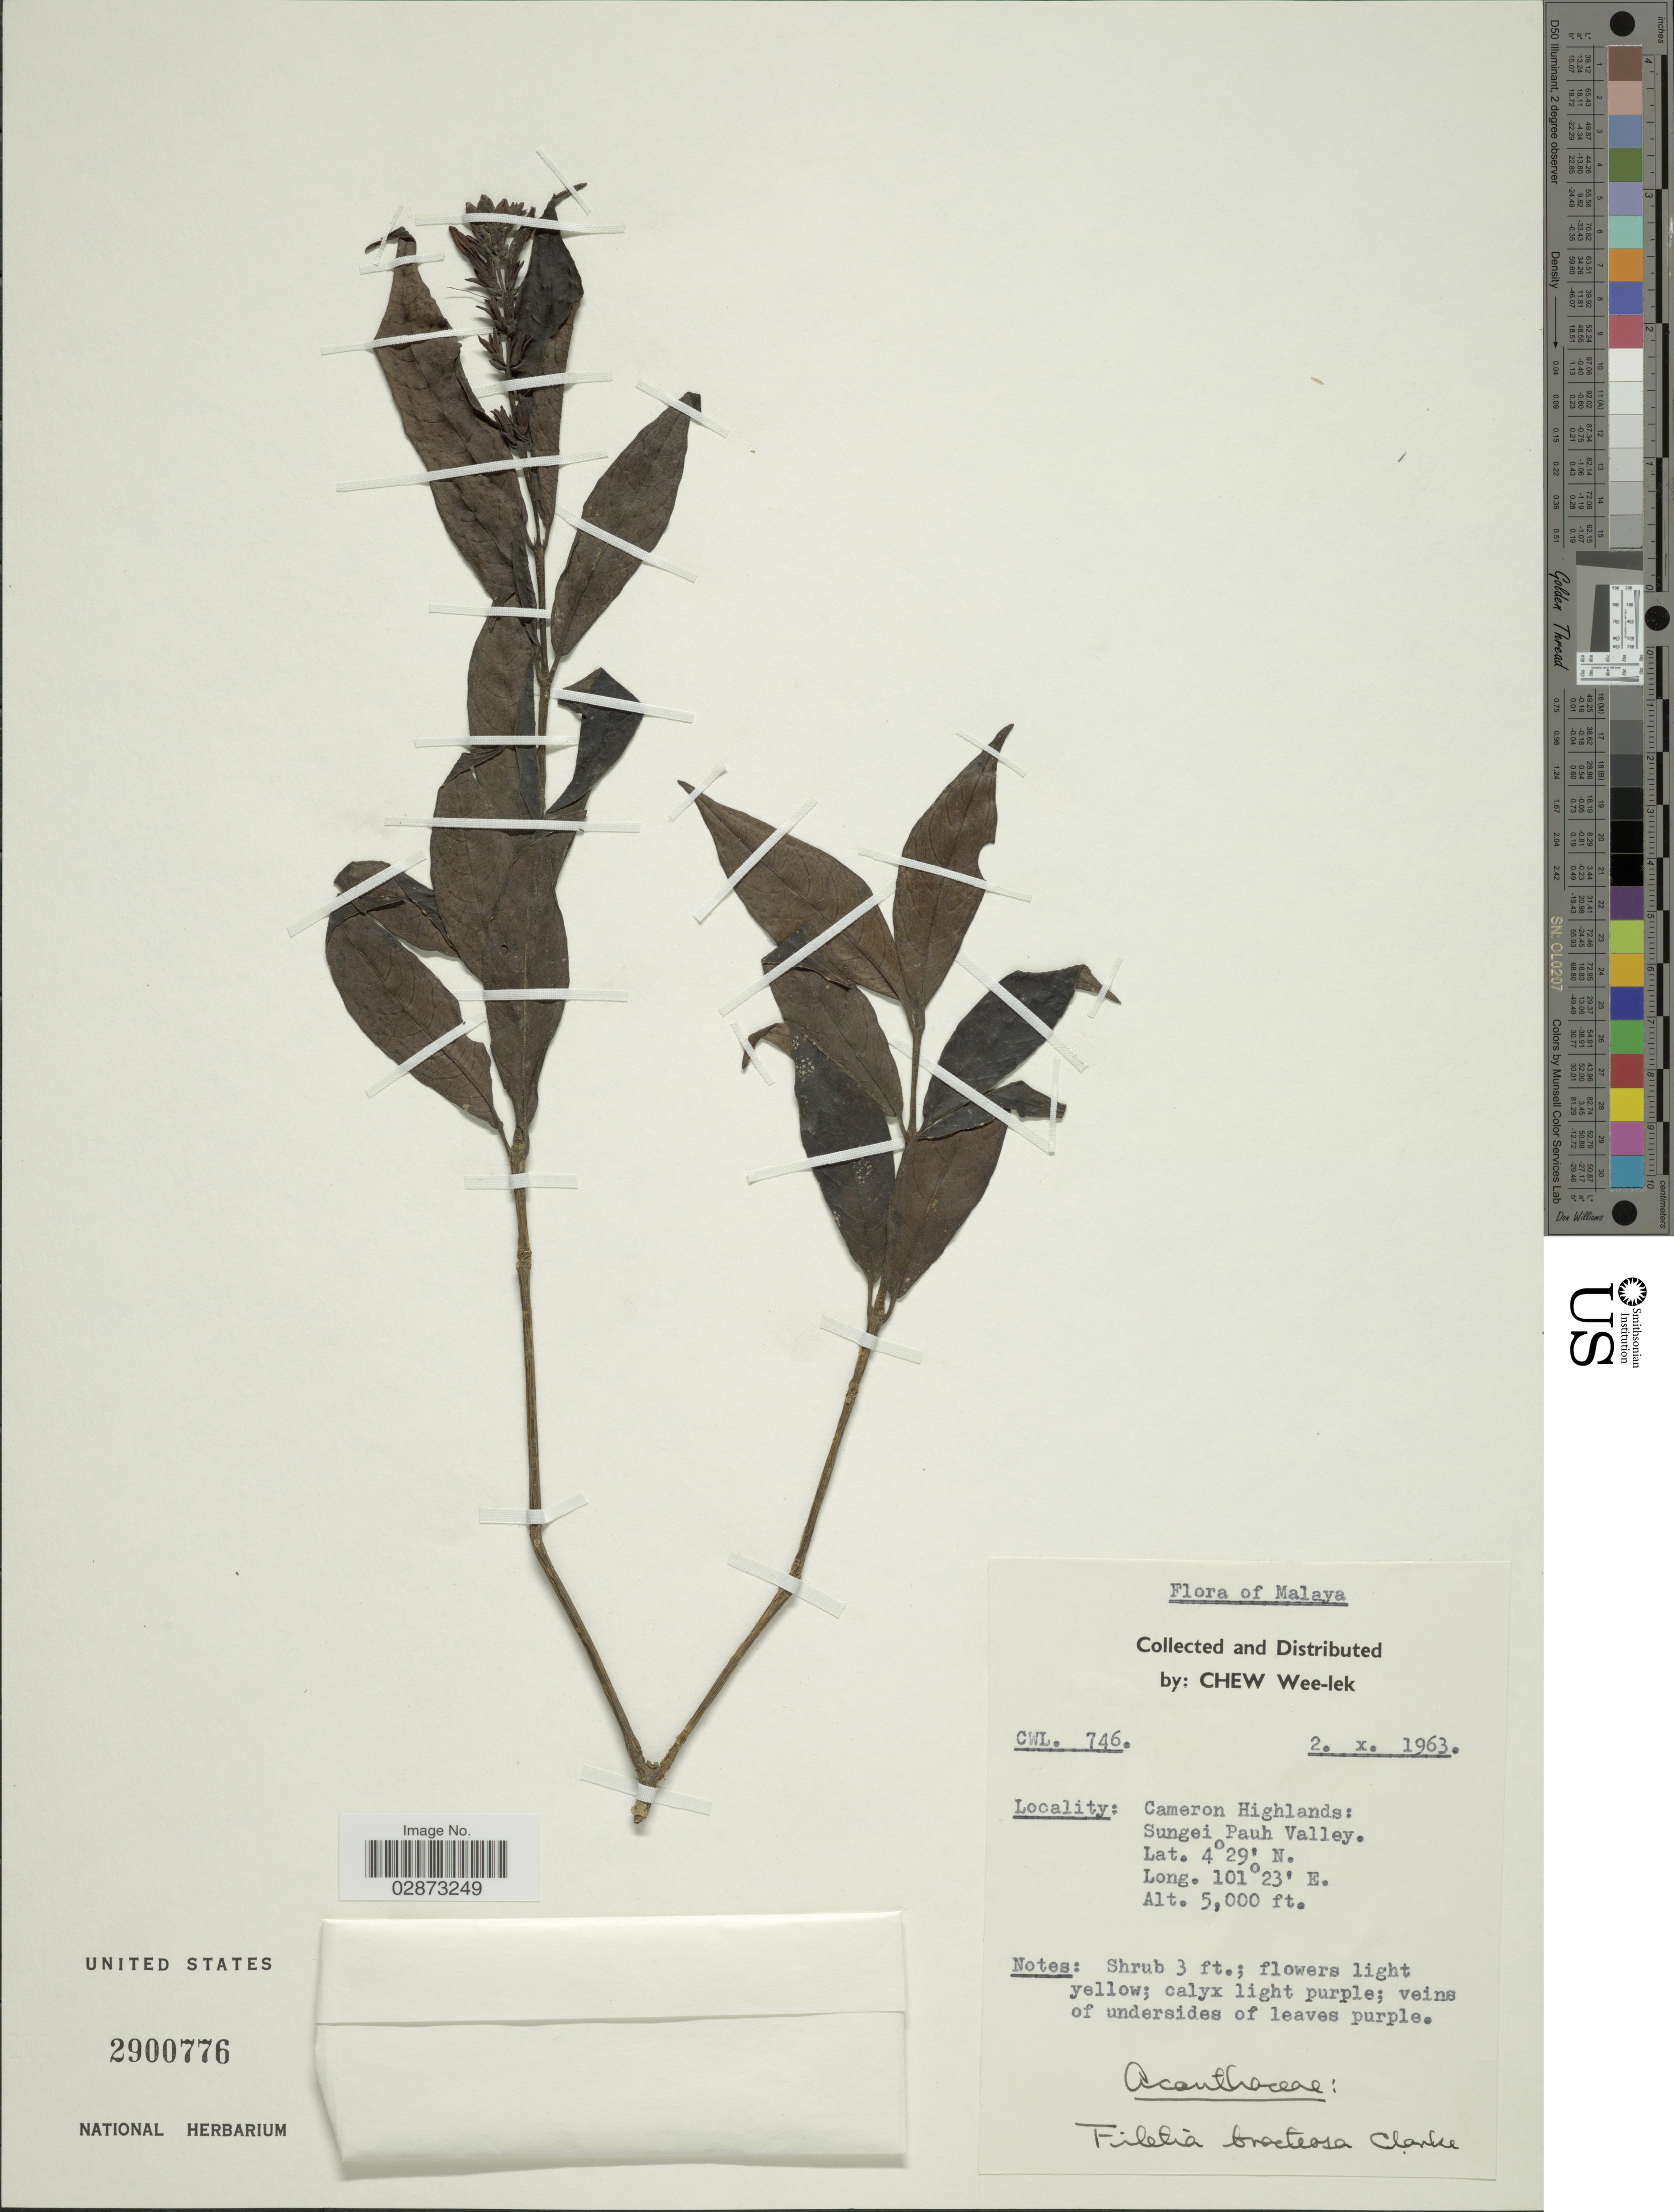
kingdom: Plantae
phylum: Tracheophyta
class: Magnoliopsida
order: Lamiales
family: Acanthaceae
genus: Filetia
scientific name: Filetia bracteosa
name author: C.B. Clarke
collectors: W. Chew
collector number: CWL746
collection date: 1963-10-02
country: Malaysia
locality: Malaya. Cameron Highlands: Sungei Pauh Valley.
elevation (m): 1524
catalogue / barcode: US 2900776